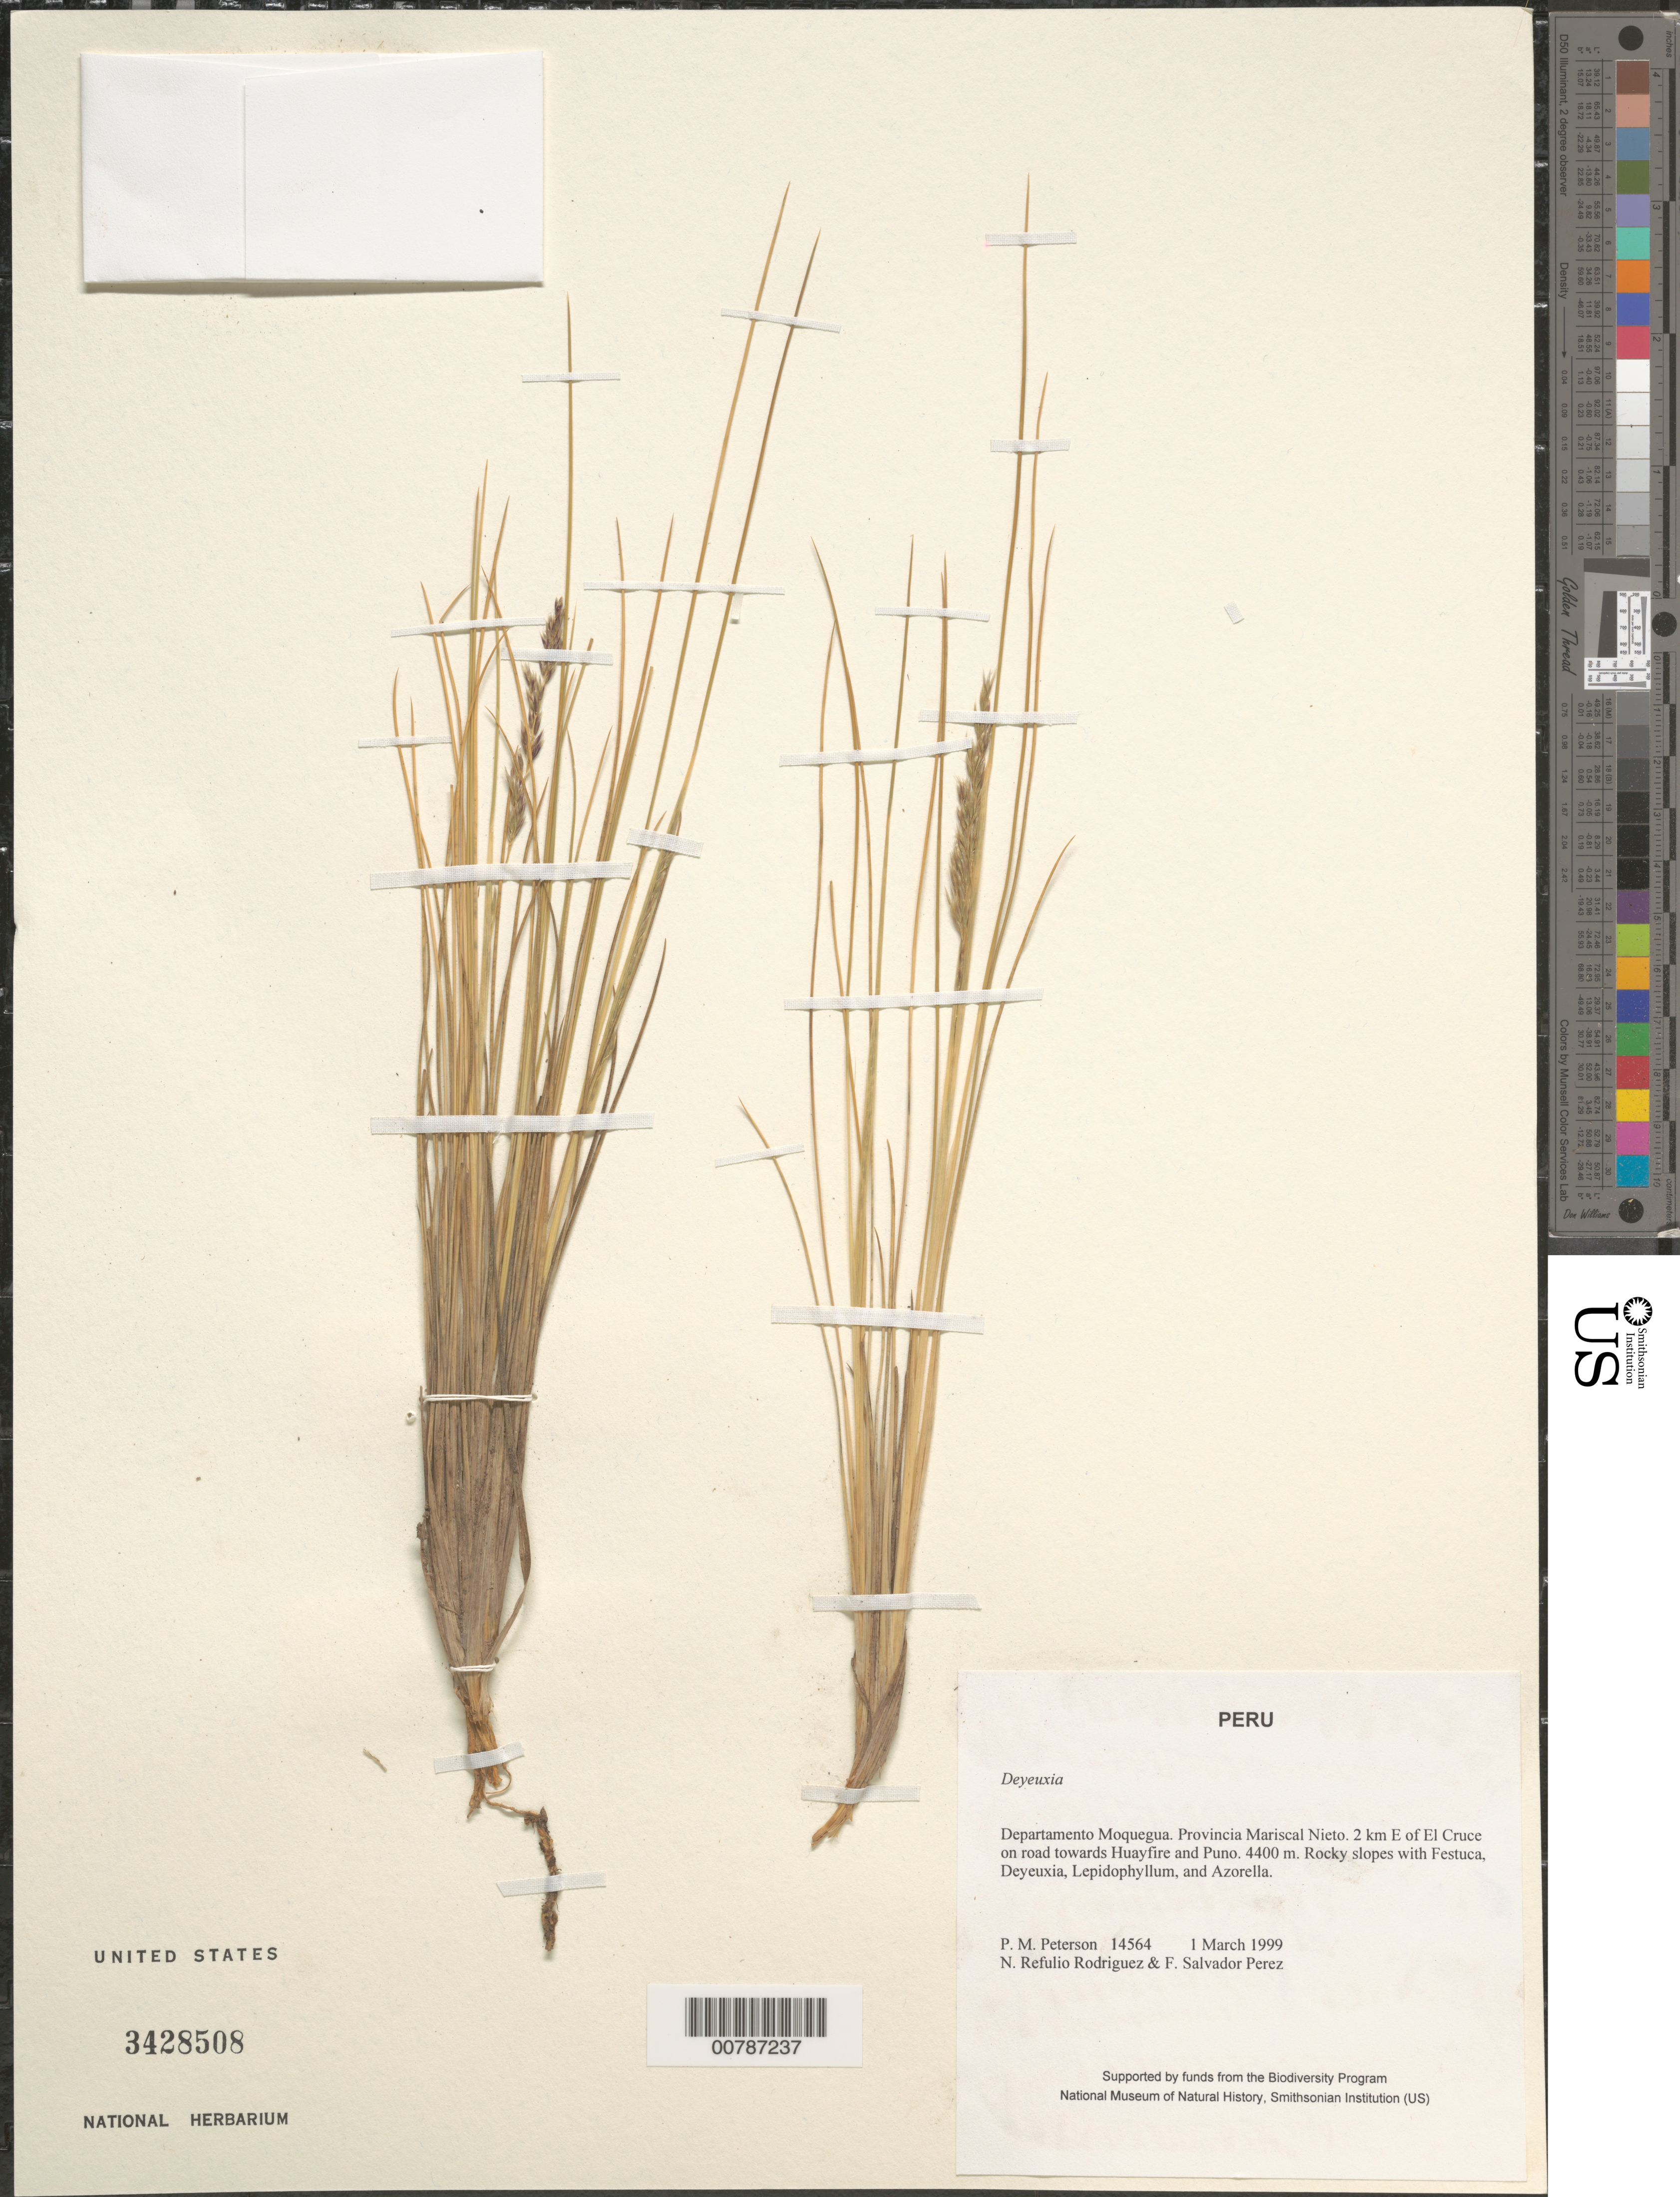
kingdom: Plantae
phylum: Tracheophyta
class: Liliopsida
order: Poales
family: Poaceae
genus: Calamagrostis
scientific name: Calamagrostis sp.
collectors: P. M. Peterson, N. Refulio-Rodríguez & F. Salvador Perez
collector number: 14564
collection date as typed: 01 Mar 1999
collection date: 1999-03-01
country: Peru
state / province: Moquegua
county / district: Mariscal Nieto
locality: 2 km E of El Cruce on road towards Huayfire and Puno.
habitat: Rocky slopes with Festuca, Deyeuxia, Lepidophyllum and Azorella.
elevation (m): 4400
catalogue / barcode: US 3428508